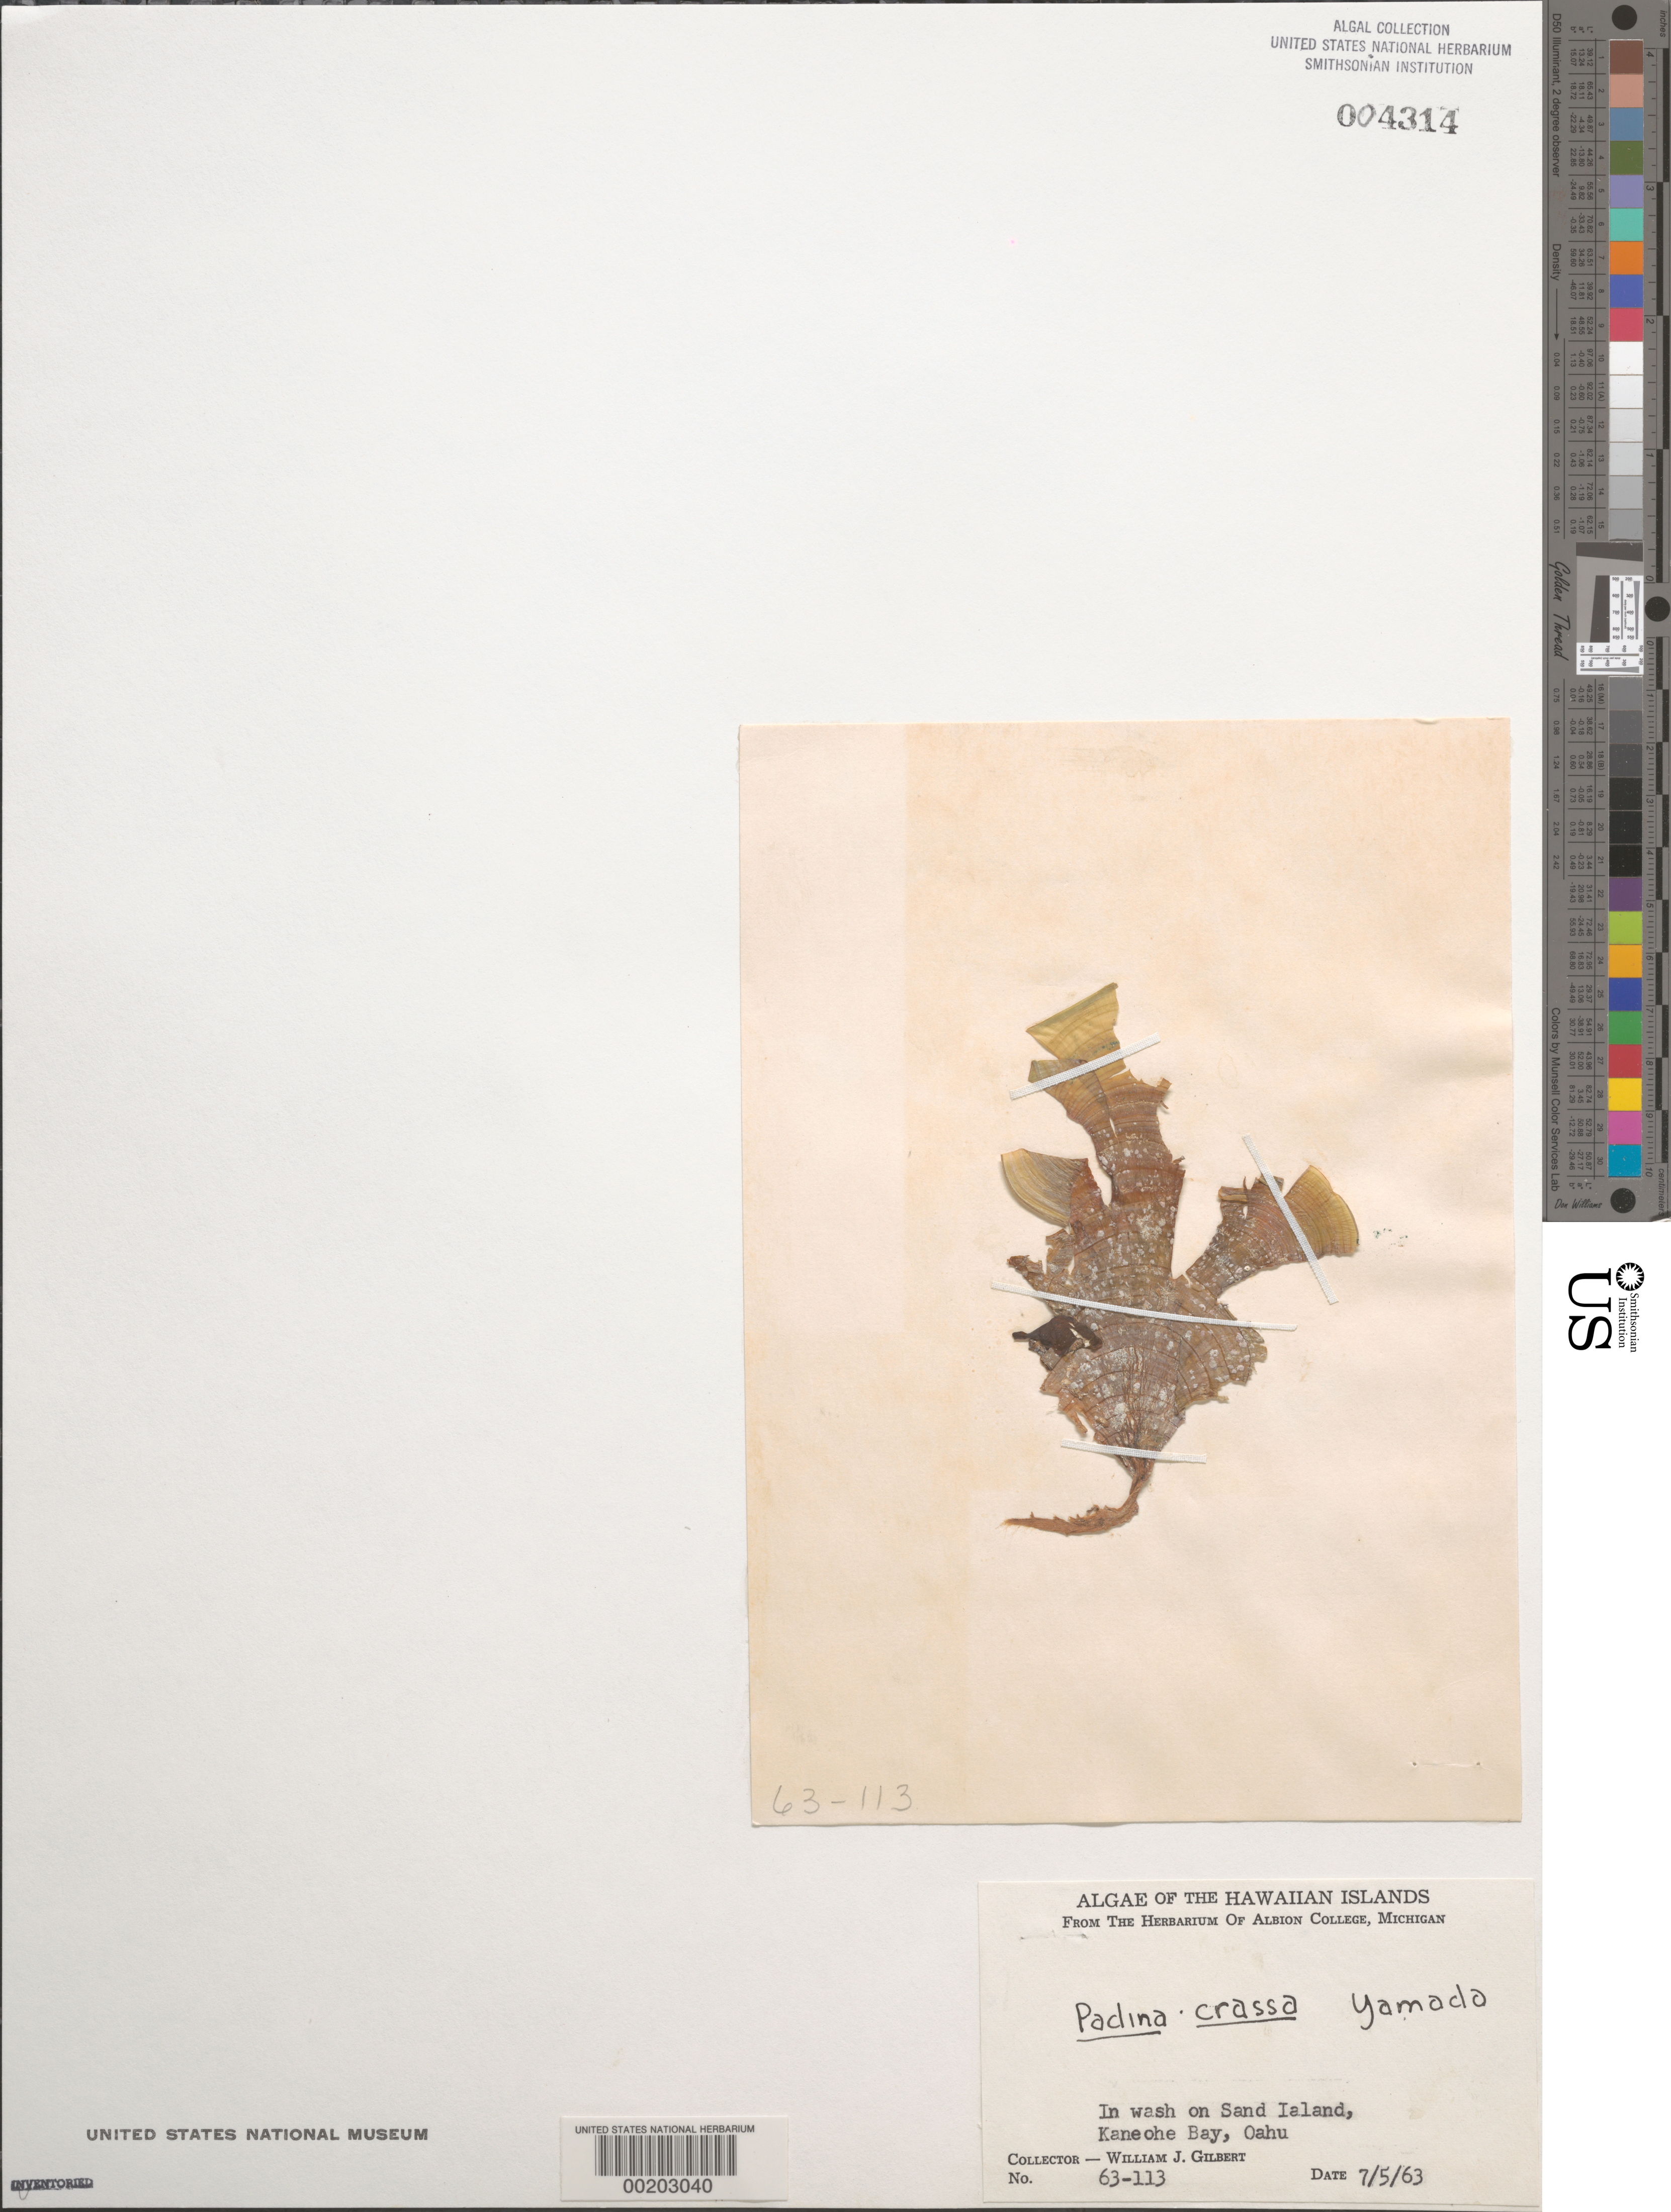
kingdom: Chromista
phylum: Ochrophyta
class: Phaeophyceae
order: Dictyotales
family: Dictyotaceae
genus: Padina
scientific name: Padina gymnospora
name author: (Kütz.) O.G. Sond.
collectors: W. J. Gilbert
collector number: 63-113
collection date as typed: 05 Jul 1963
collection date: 1963-07-05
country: United States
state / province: Hawaii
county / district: Honolulu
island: Oahu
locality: Kaneohe Bay, Sand Island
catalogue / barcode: US 4314